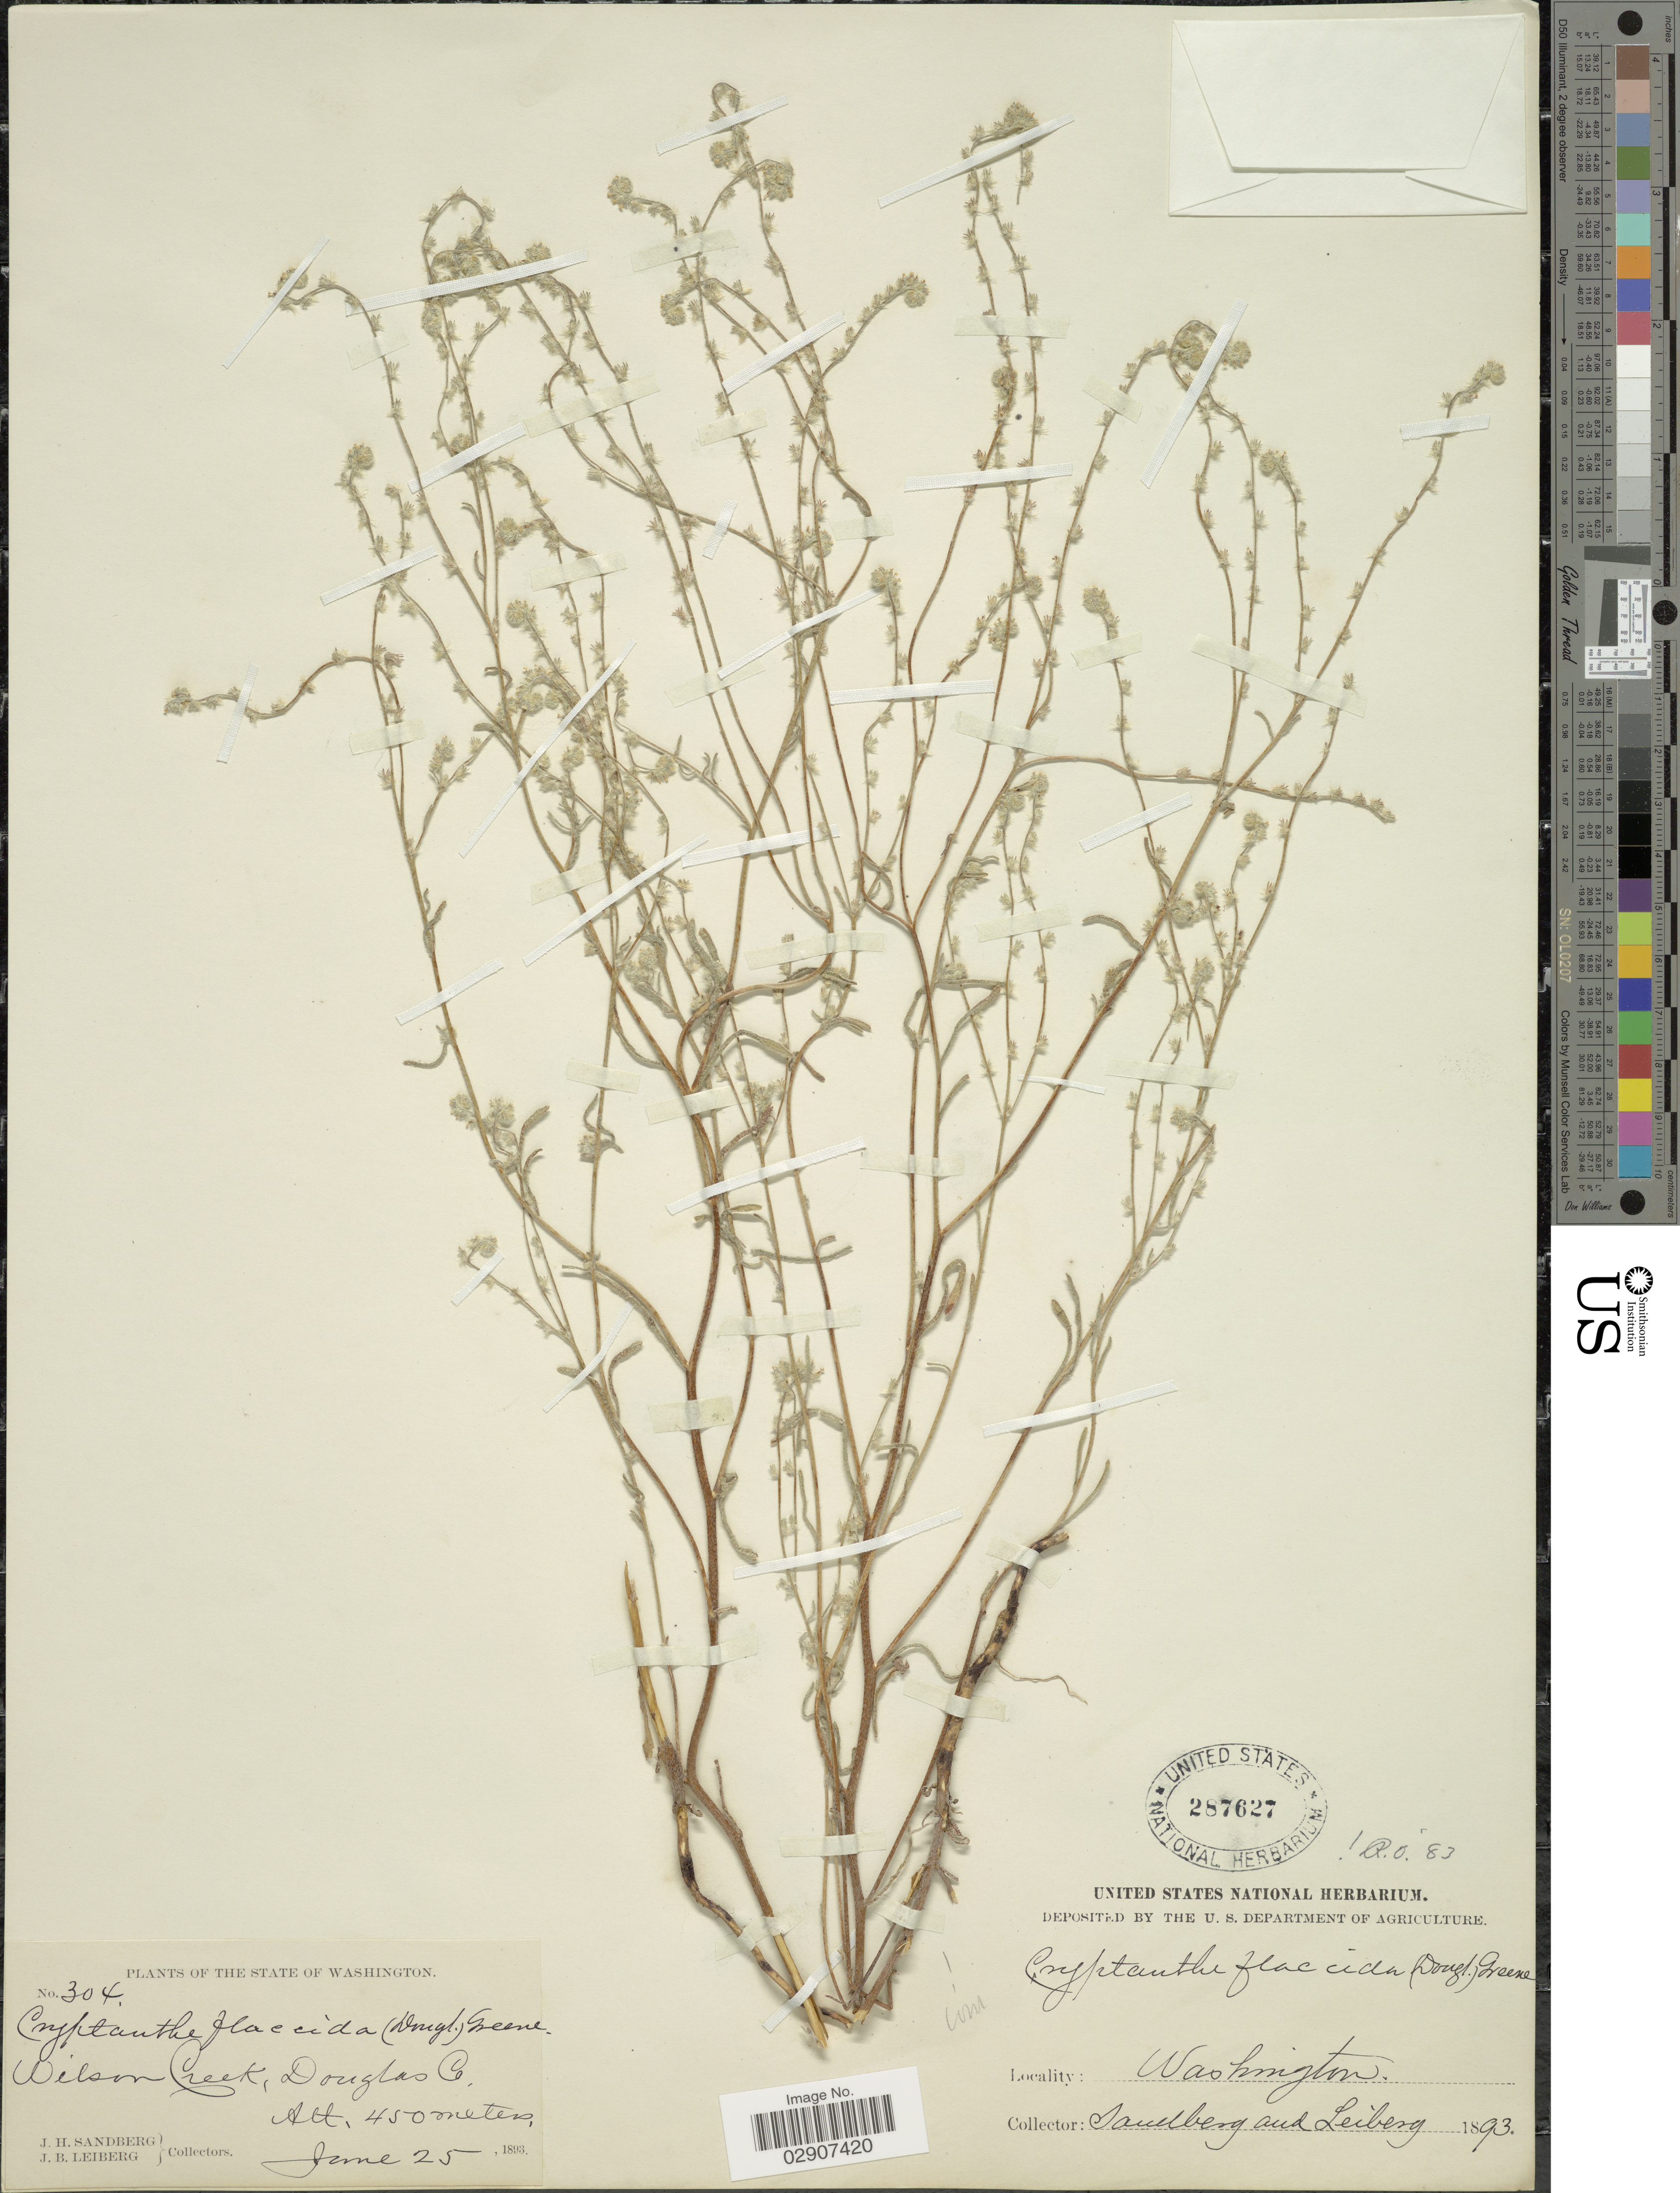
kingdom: Plantae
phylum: Tracheophyta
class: Magnoliopsida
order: Boraginales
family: Boraginaceae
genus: Cryptantha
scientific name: Cryptantha flaccida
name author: (Douglas ex Lehm.) Greene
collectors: J. H. Sandberg & J. B. Leiberg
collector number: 304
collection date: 1893-06-25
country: United States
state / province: Washington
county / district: Douglas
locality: Wilson Creek, Douglas Co.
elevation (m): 450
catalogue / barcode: US 287627